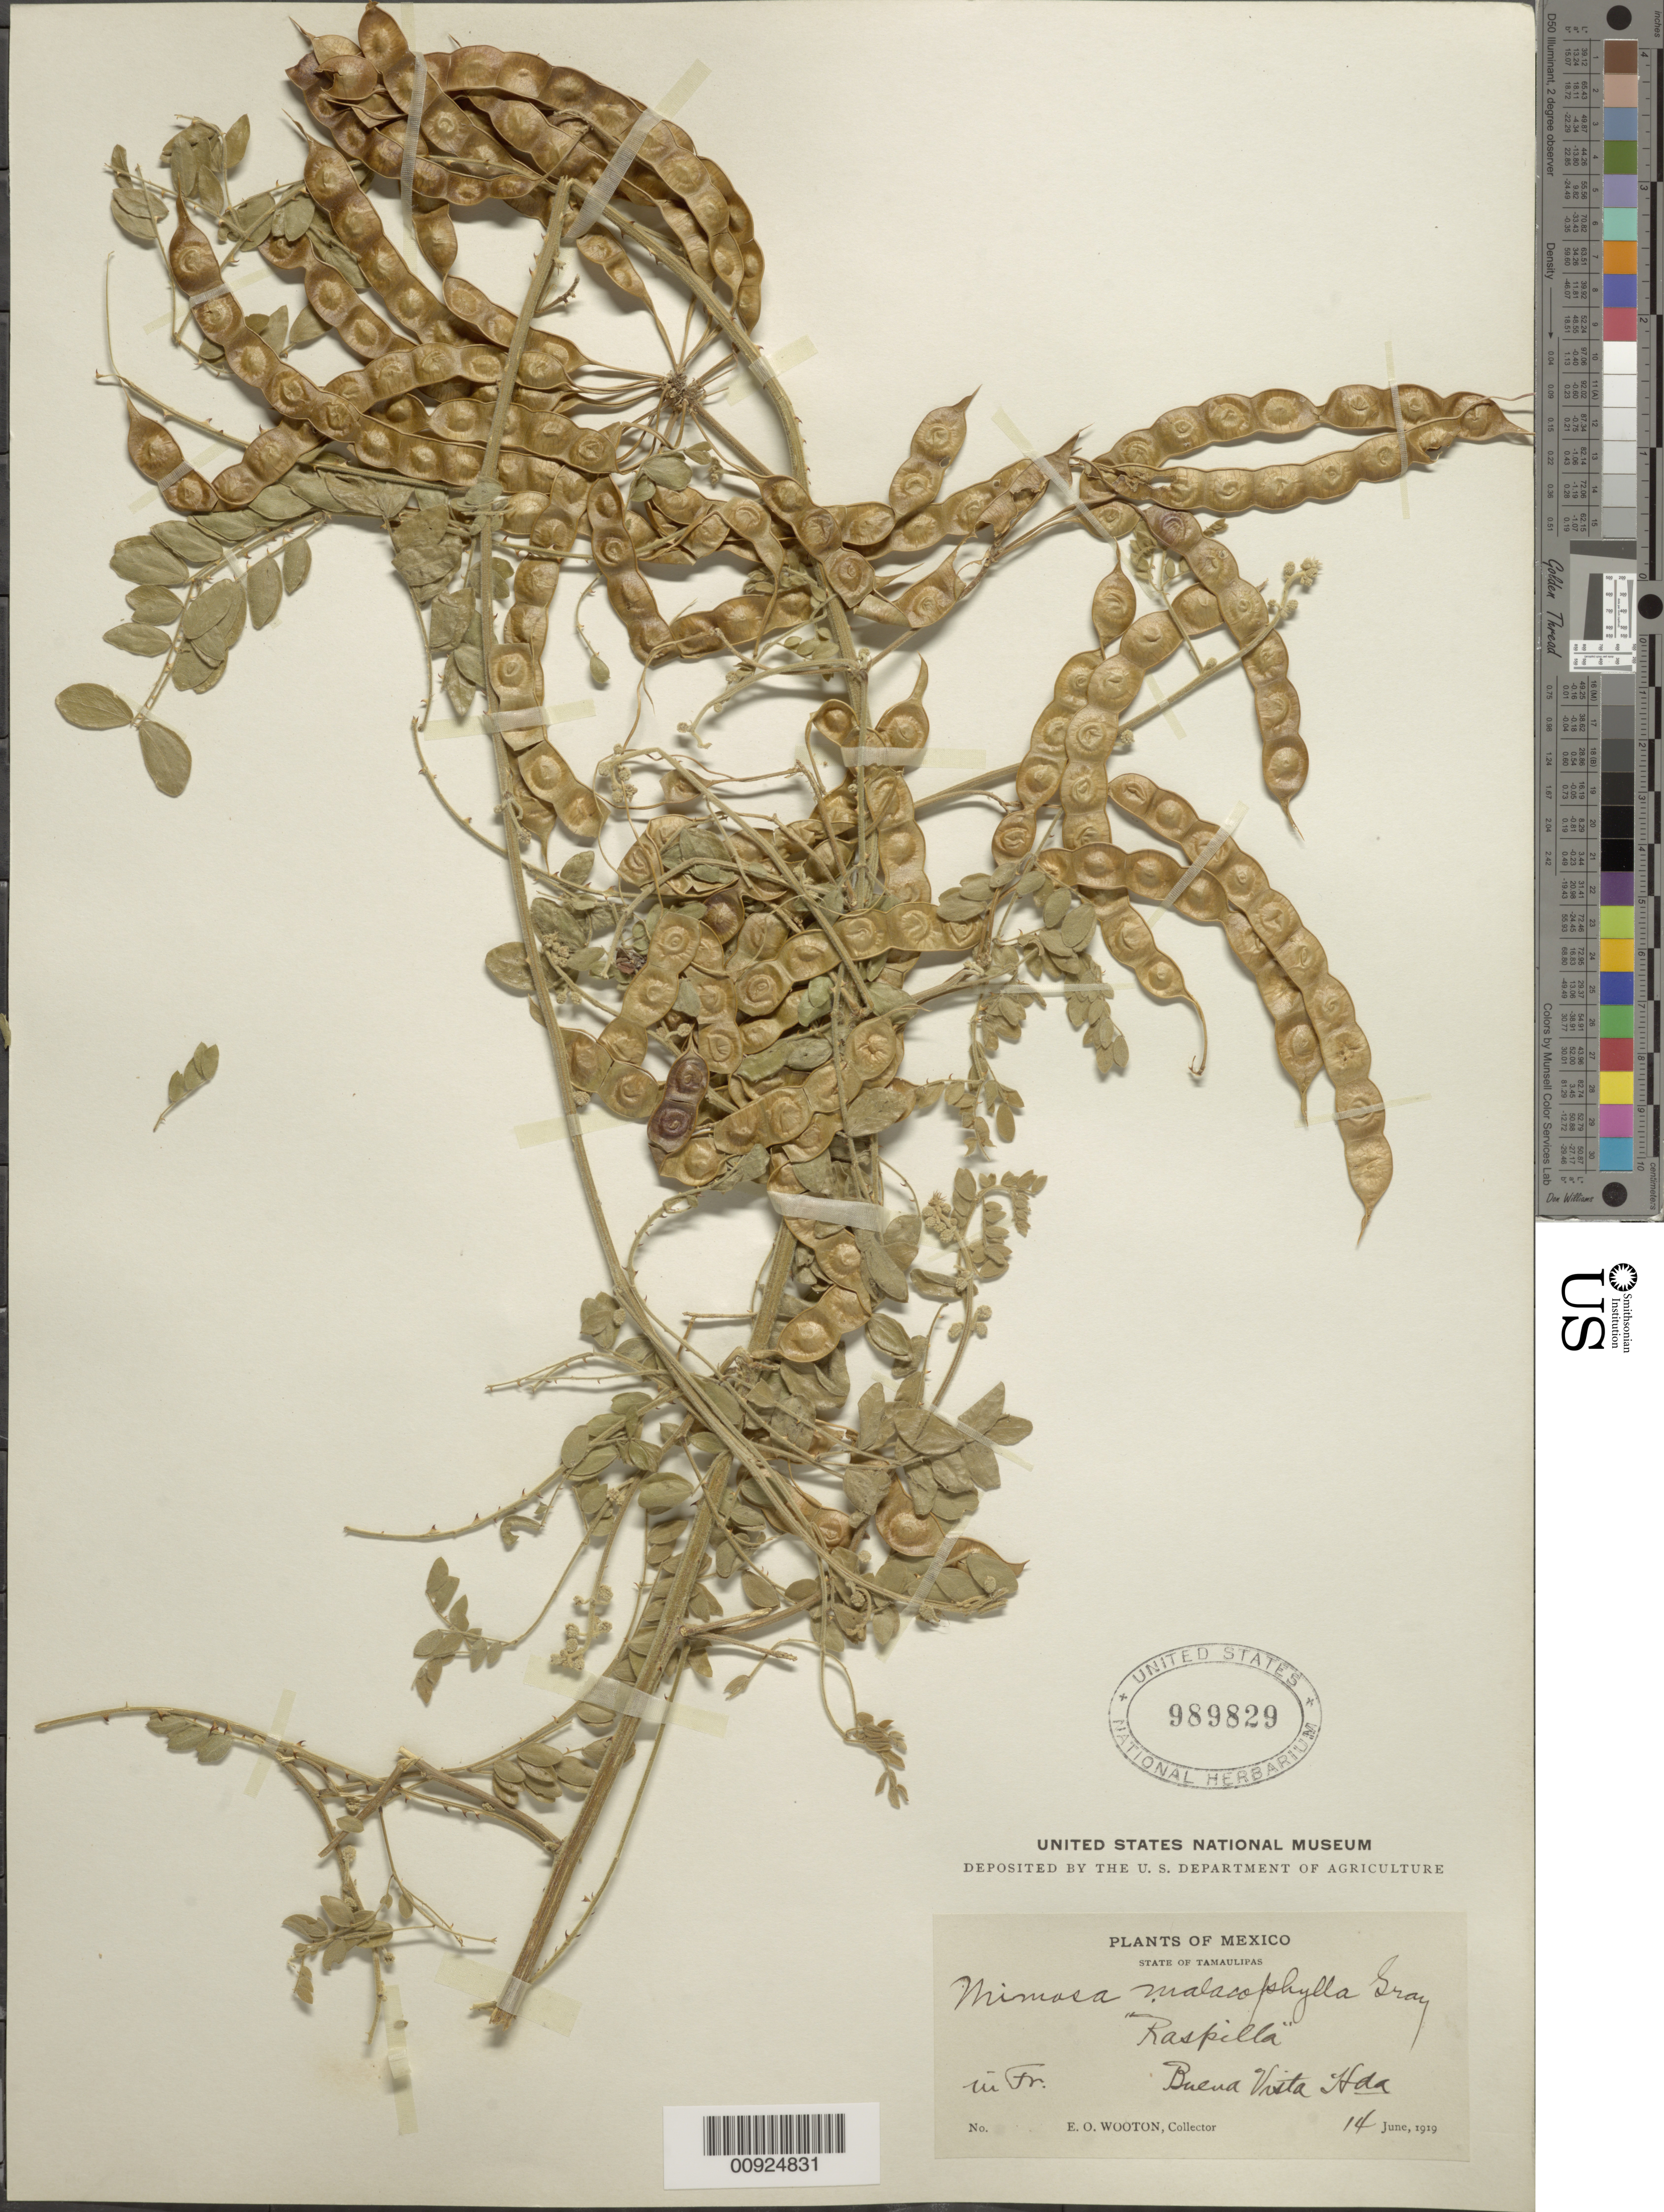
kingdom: Plantae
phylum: Tracheophyta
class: Magnoliopsida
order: Fabales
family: Fabaceae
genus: Mimosa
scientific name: Mimosa malacophylla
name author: A. Gray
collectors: E. O. Wooton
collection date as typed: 14 Jun 1919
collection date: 1919-06-14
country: Mexico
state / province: Tamaulipas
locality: In Fr. Buena Vista Hacienda, State of Tamaulipas.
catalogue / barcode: US 989829